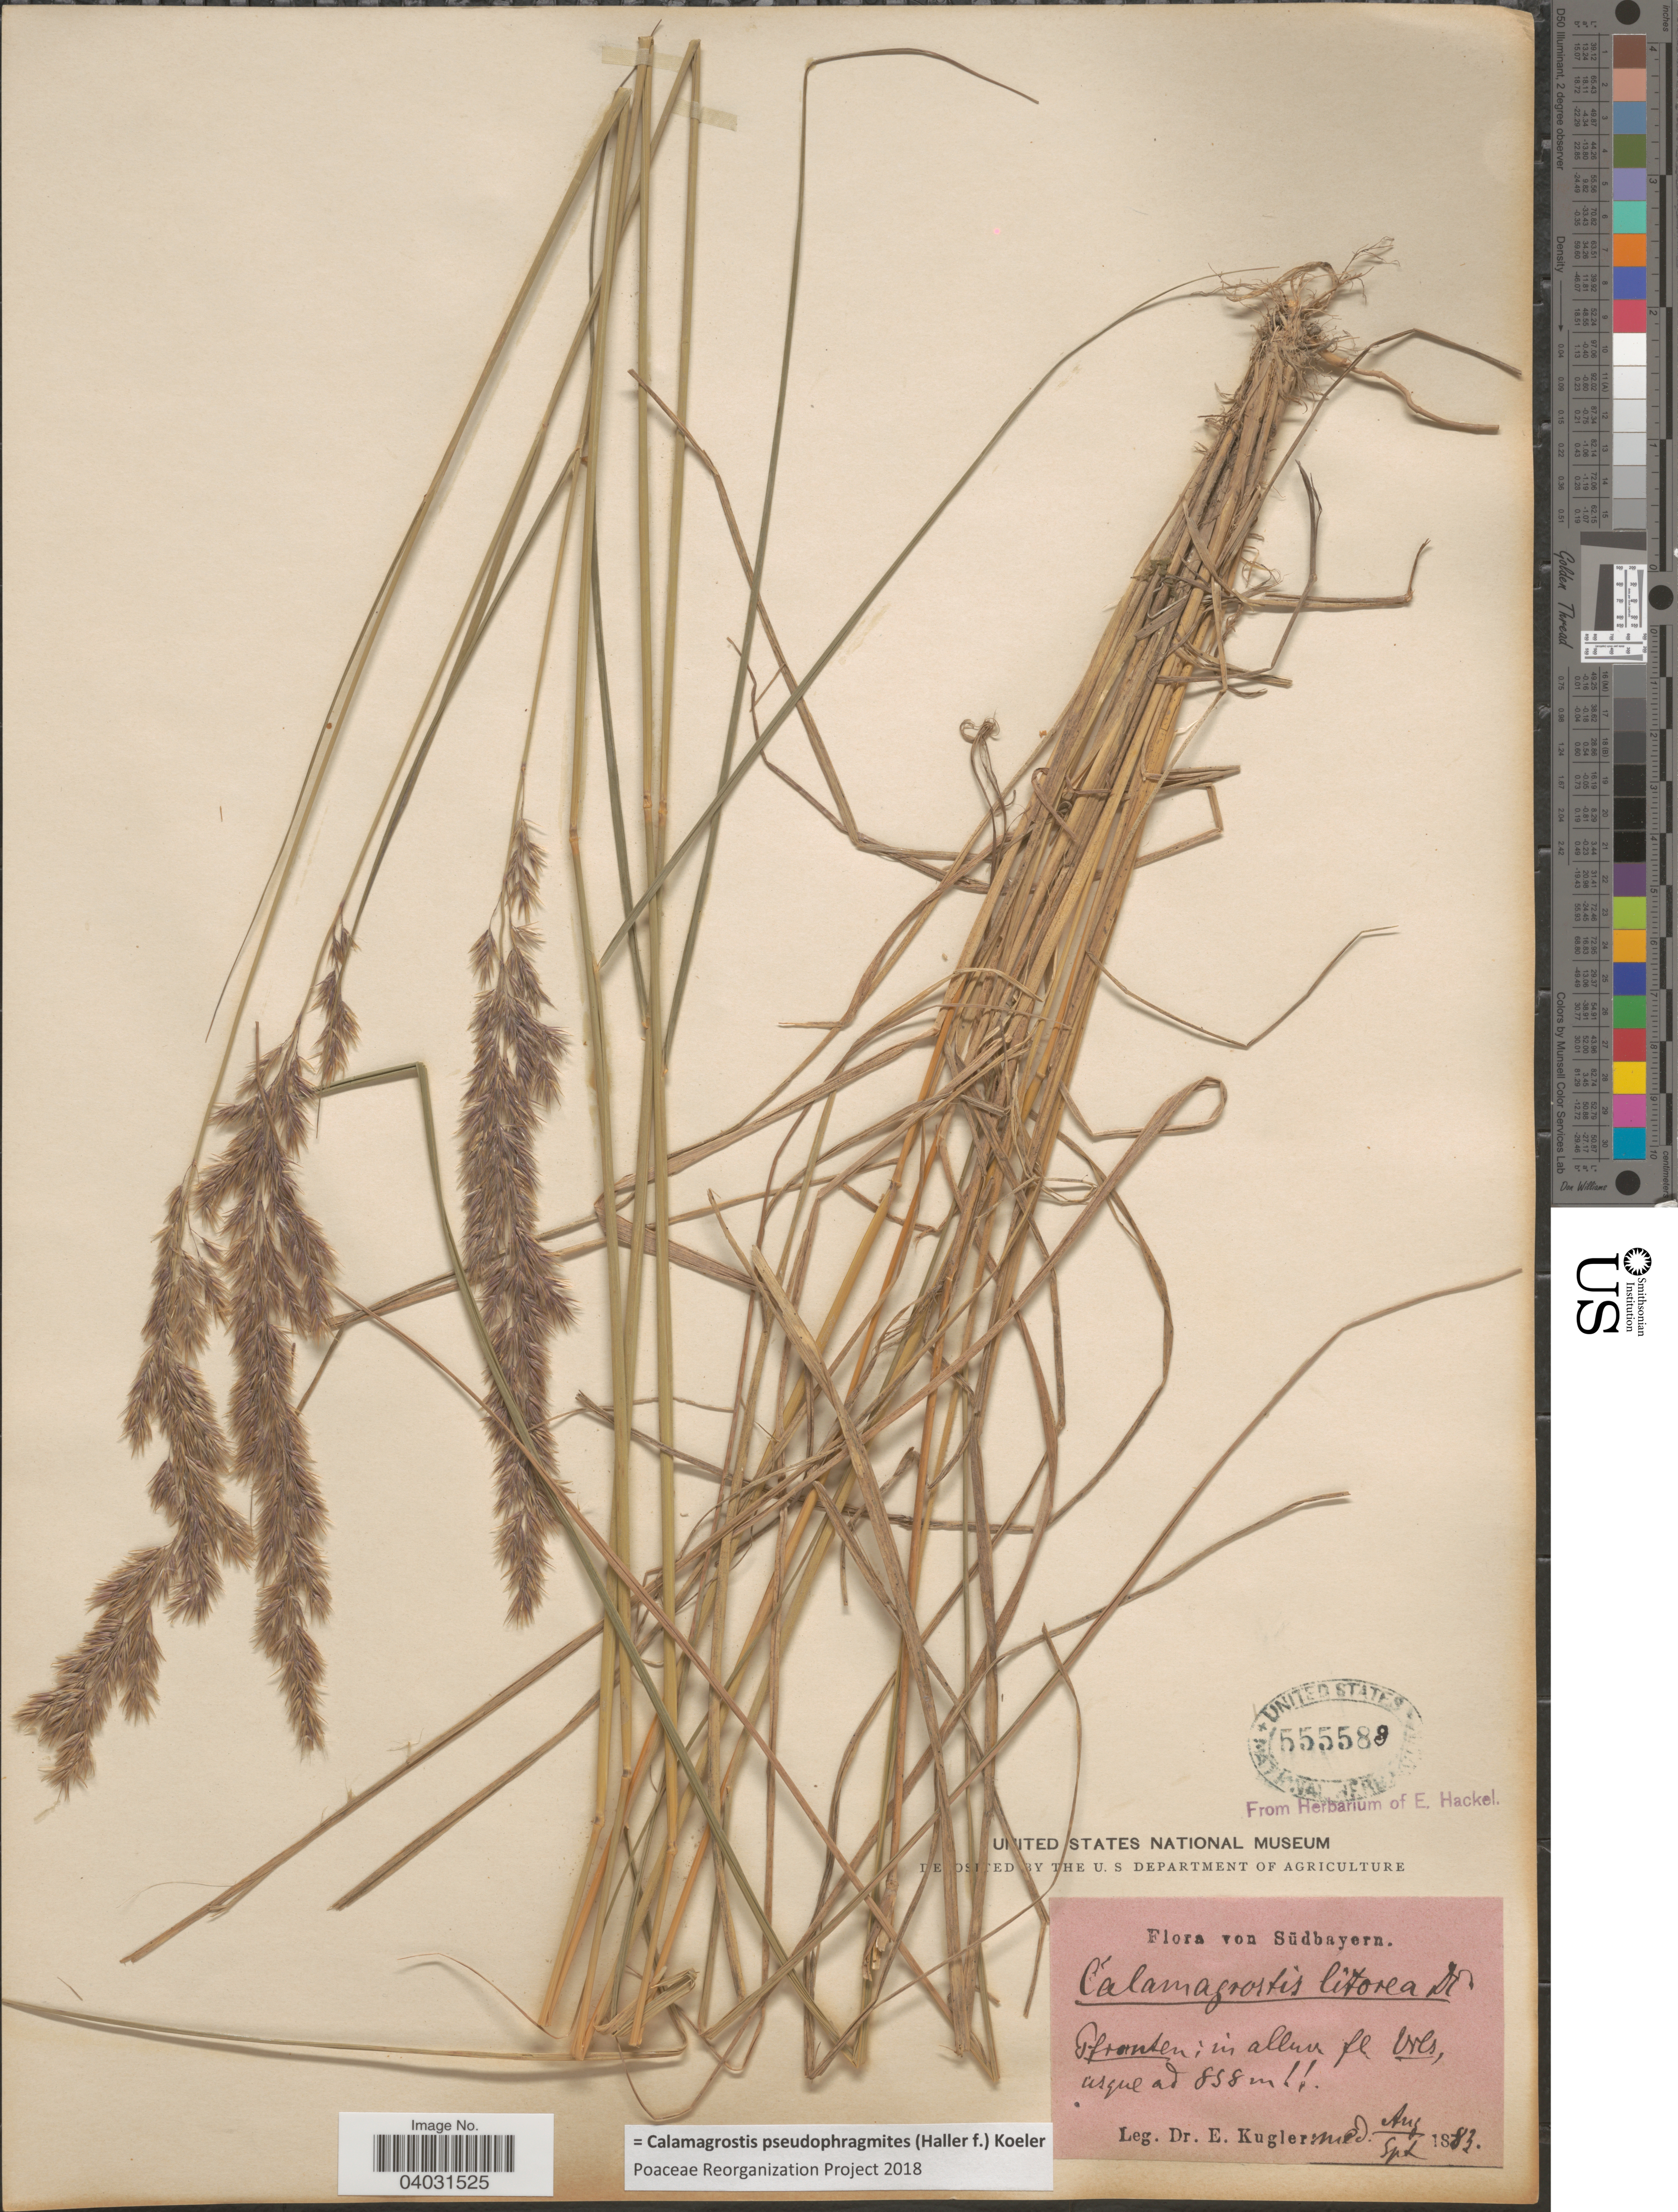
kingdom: Plantae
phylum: Tracheophyta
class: Liliopsida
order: Poales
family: Poaceae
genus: Calamagrostis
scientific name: Calamagrostis pseudophragmites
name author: (Haller f.) Koeler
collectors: E. Kugler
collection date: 1883-08/1883-09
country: Germany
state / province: Bayern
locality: Südbayern. Pfronten; in alluv. fl. vrls.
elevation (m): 858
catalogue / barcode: US 555589